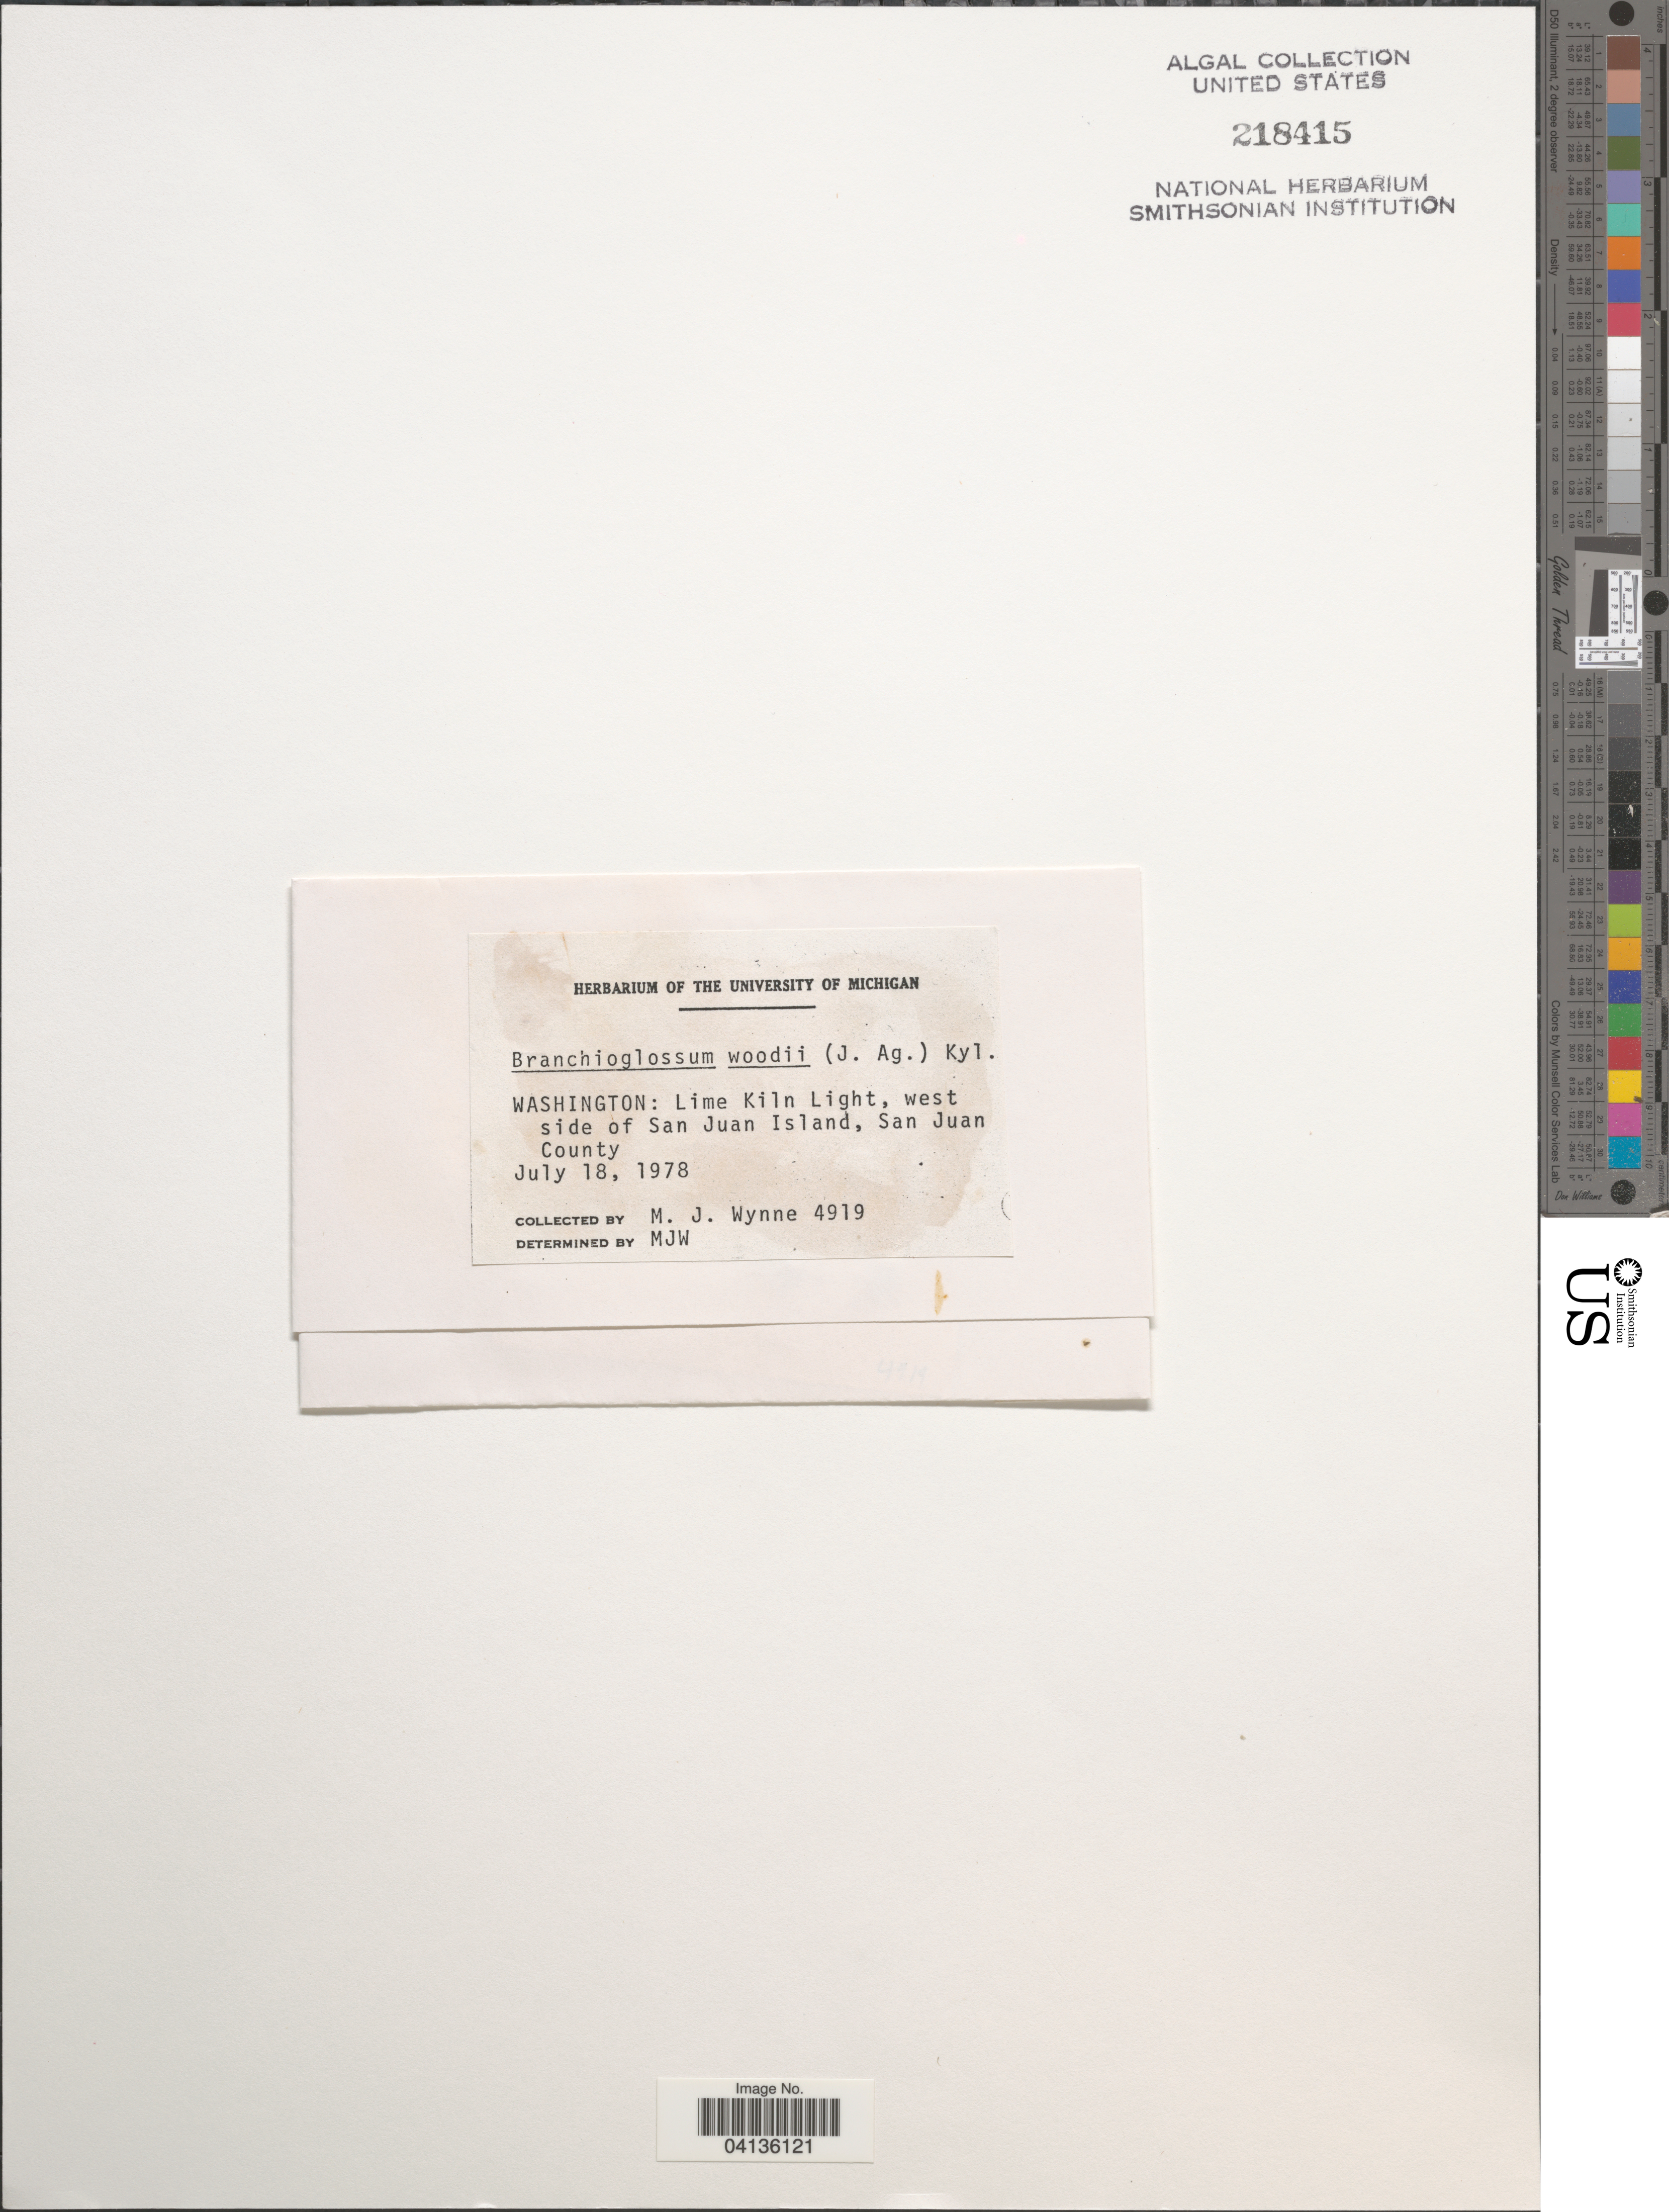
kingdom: Plantae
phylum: Rhodophyta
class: Florideophyceae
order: Ceramiales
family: Delesseriaceae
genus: Branchioglossum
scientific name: Branchioglossum bipinnatifidum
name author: (Mont.) M.J. Wynne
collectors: M.J. Wynne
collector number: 4919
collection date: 1978-07-18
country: United States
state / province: Washington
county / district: San Juan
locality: Lime Kiln Light, west side of San Juan Island, San Juan County.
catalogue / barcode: US 218415